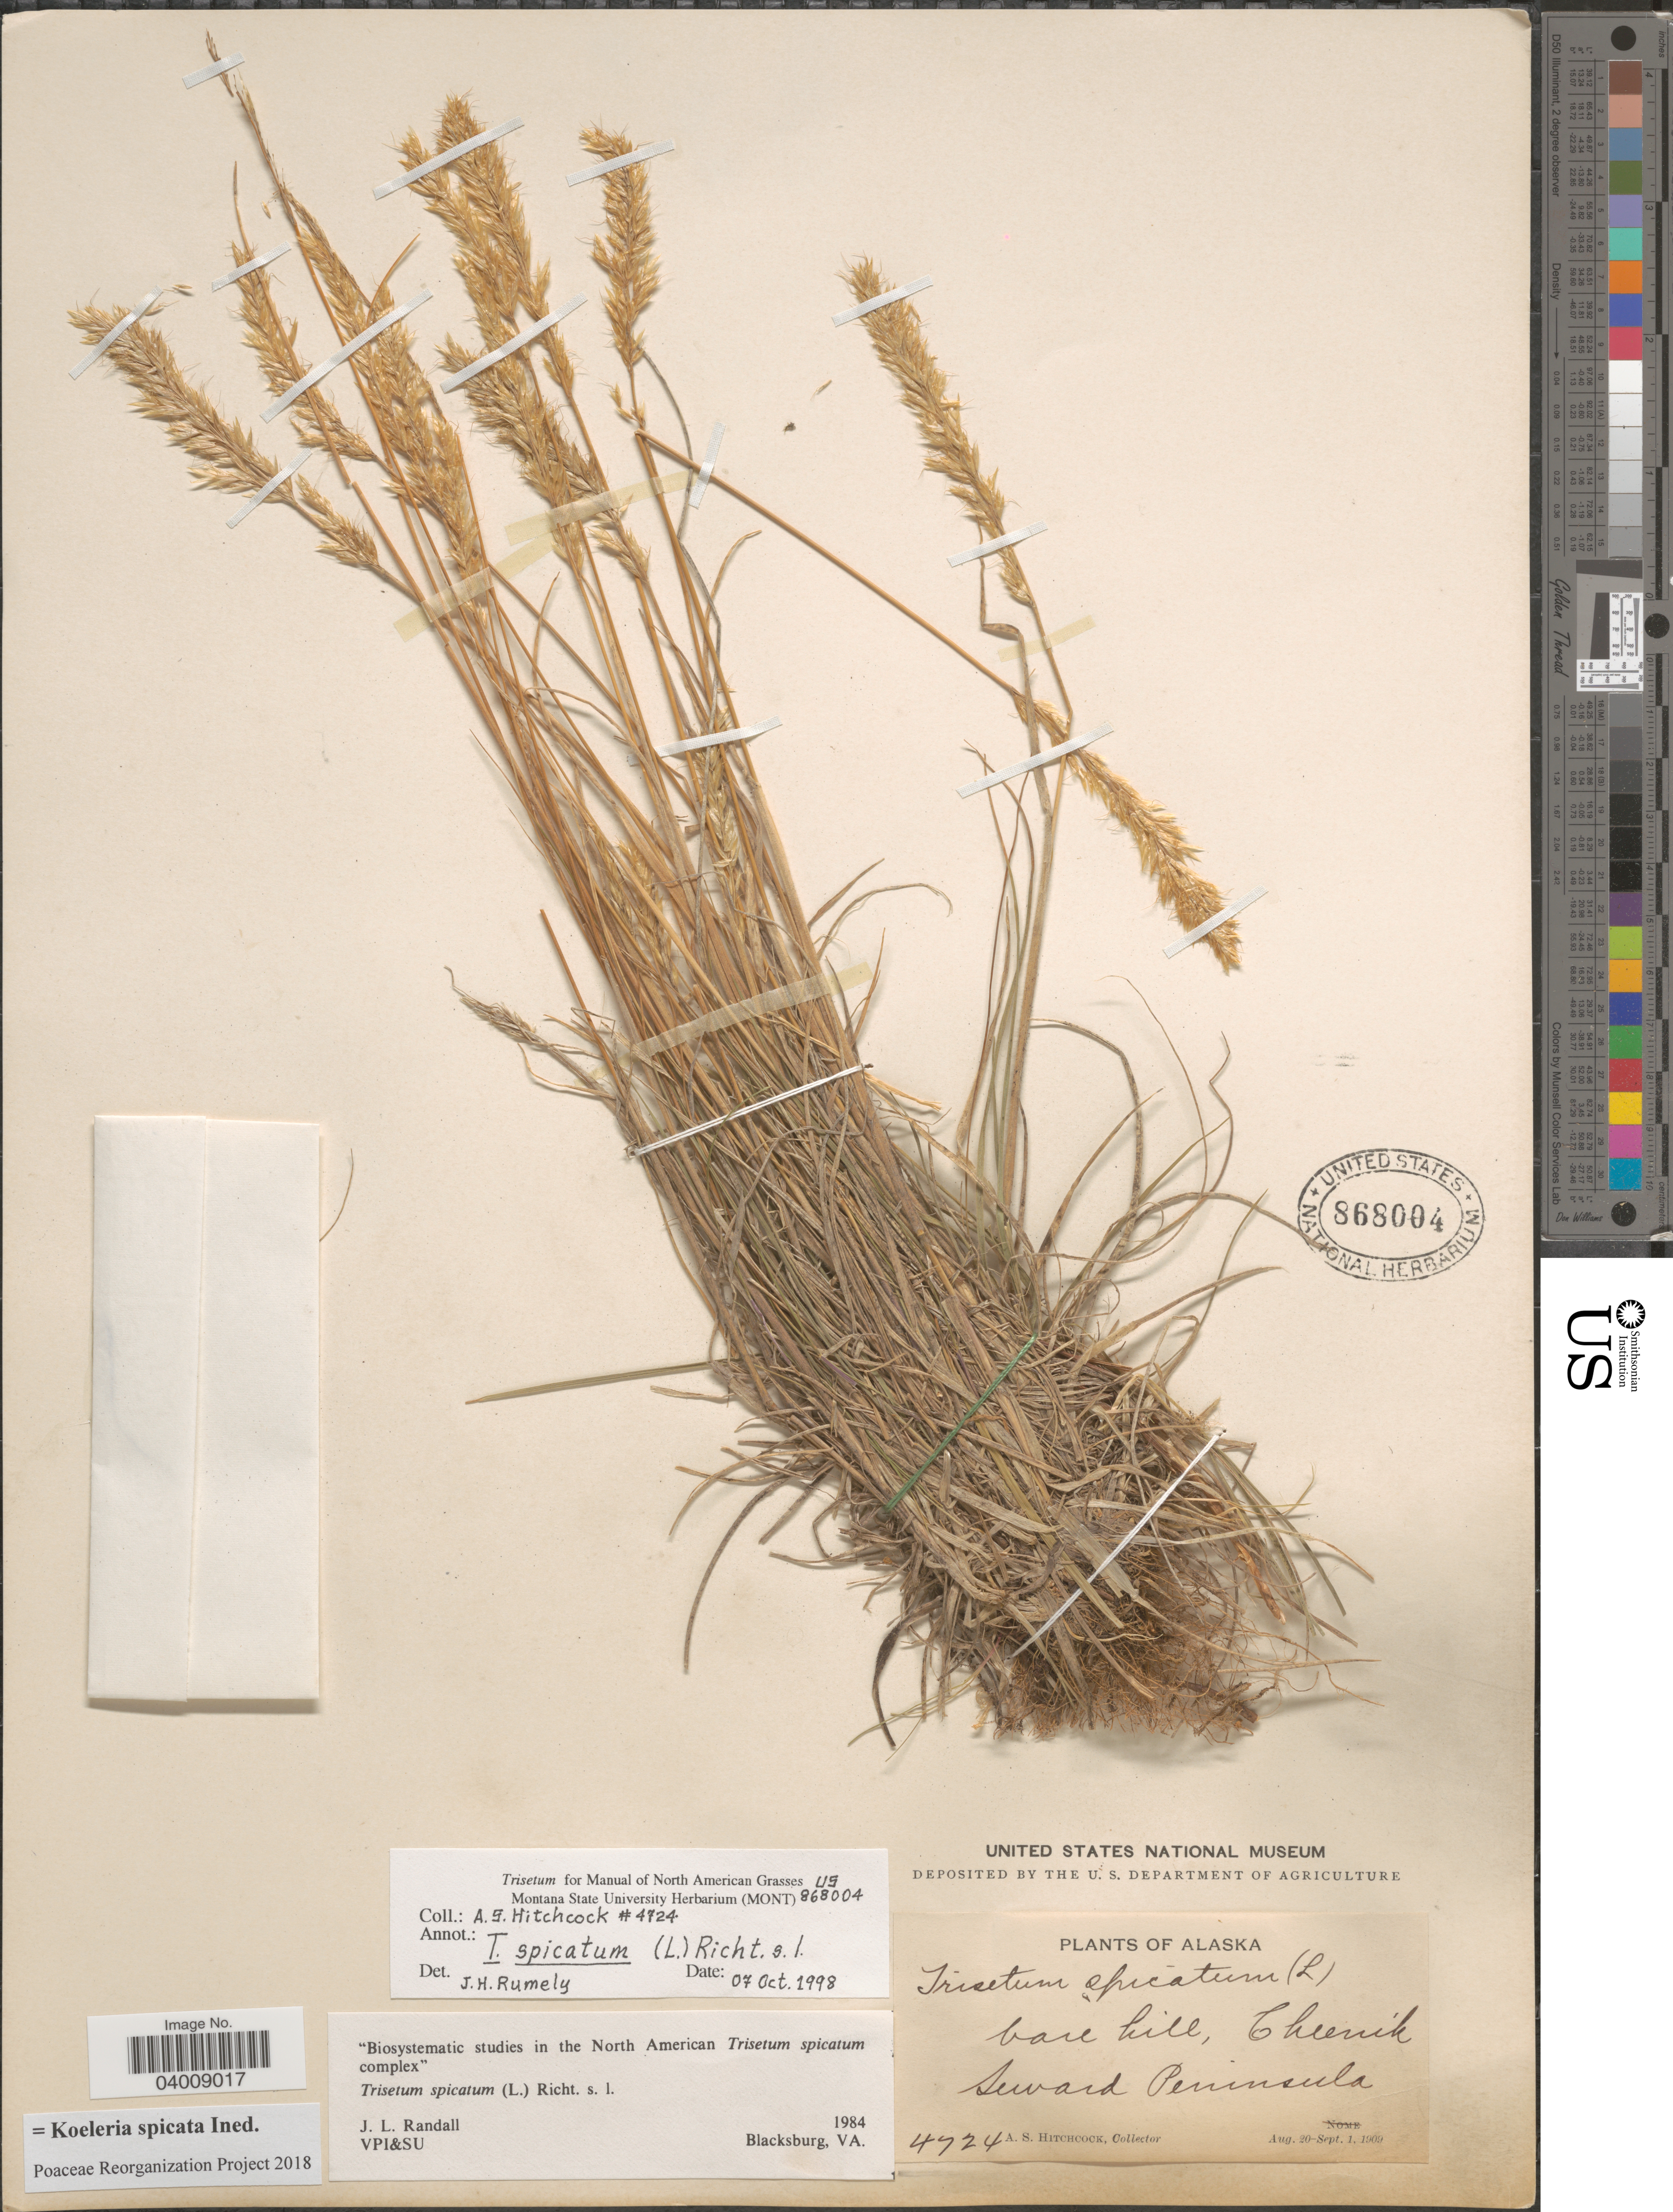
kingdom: Plantae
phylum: Tracheophyta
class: Liliopsida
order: Poales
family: Poaceae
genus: Koeleria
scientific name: Koeleria spicata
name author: (L.) Barberá et al.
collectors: A. S. Hitchcock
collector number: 4724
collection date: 1909-08-20/1909-09-01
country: United States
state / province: Alaska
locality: Base hill, Cheenik. Seward Peninsula.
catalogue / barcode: US 868004